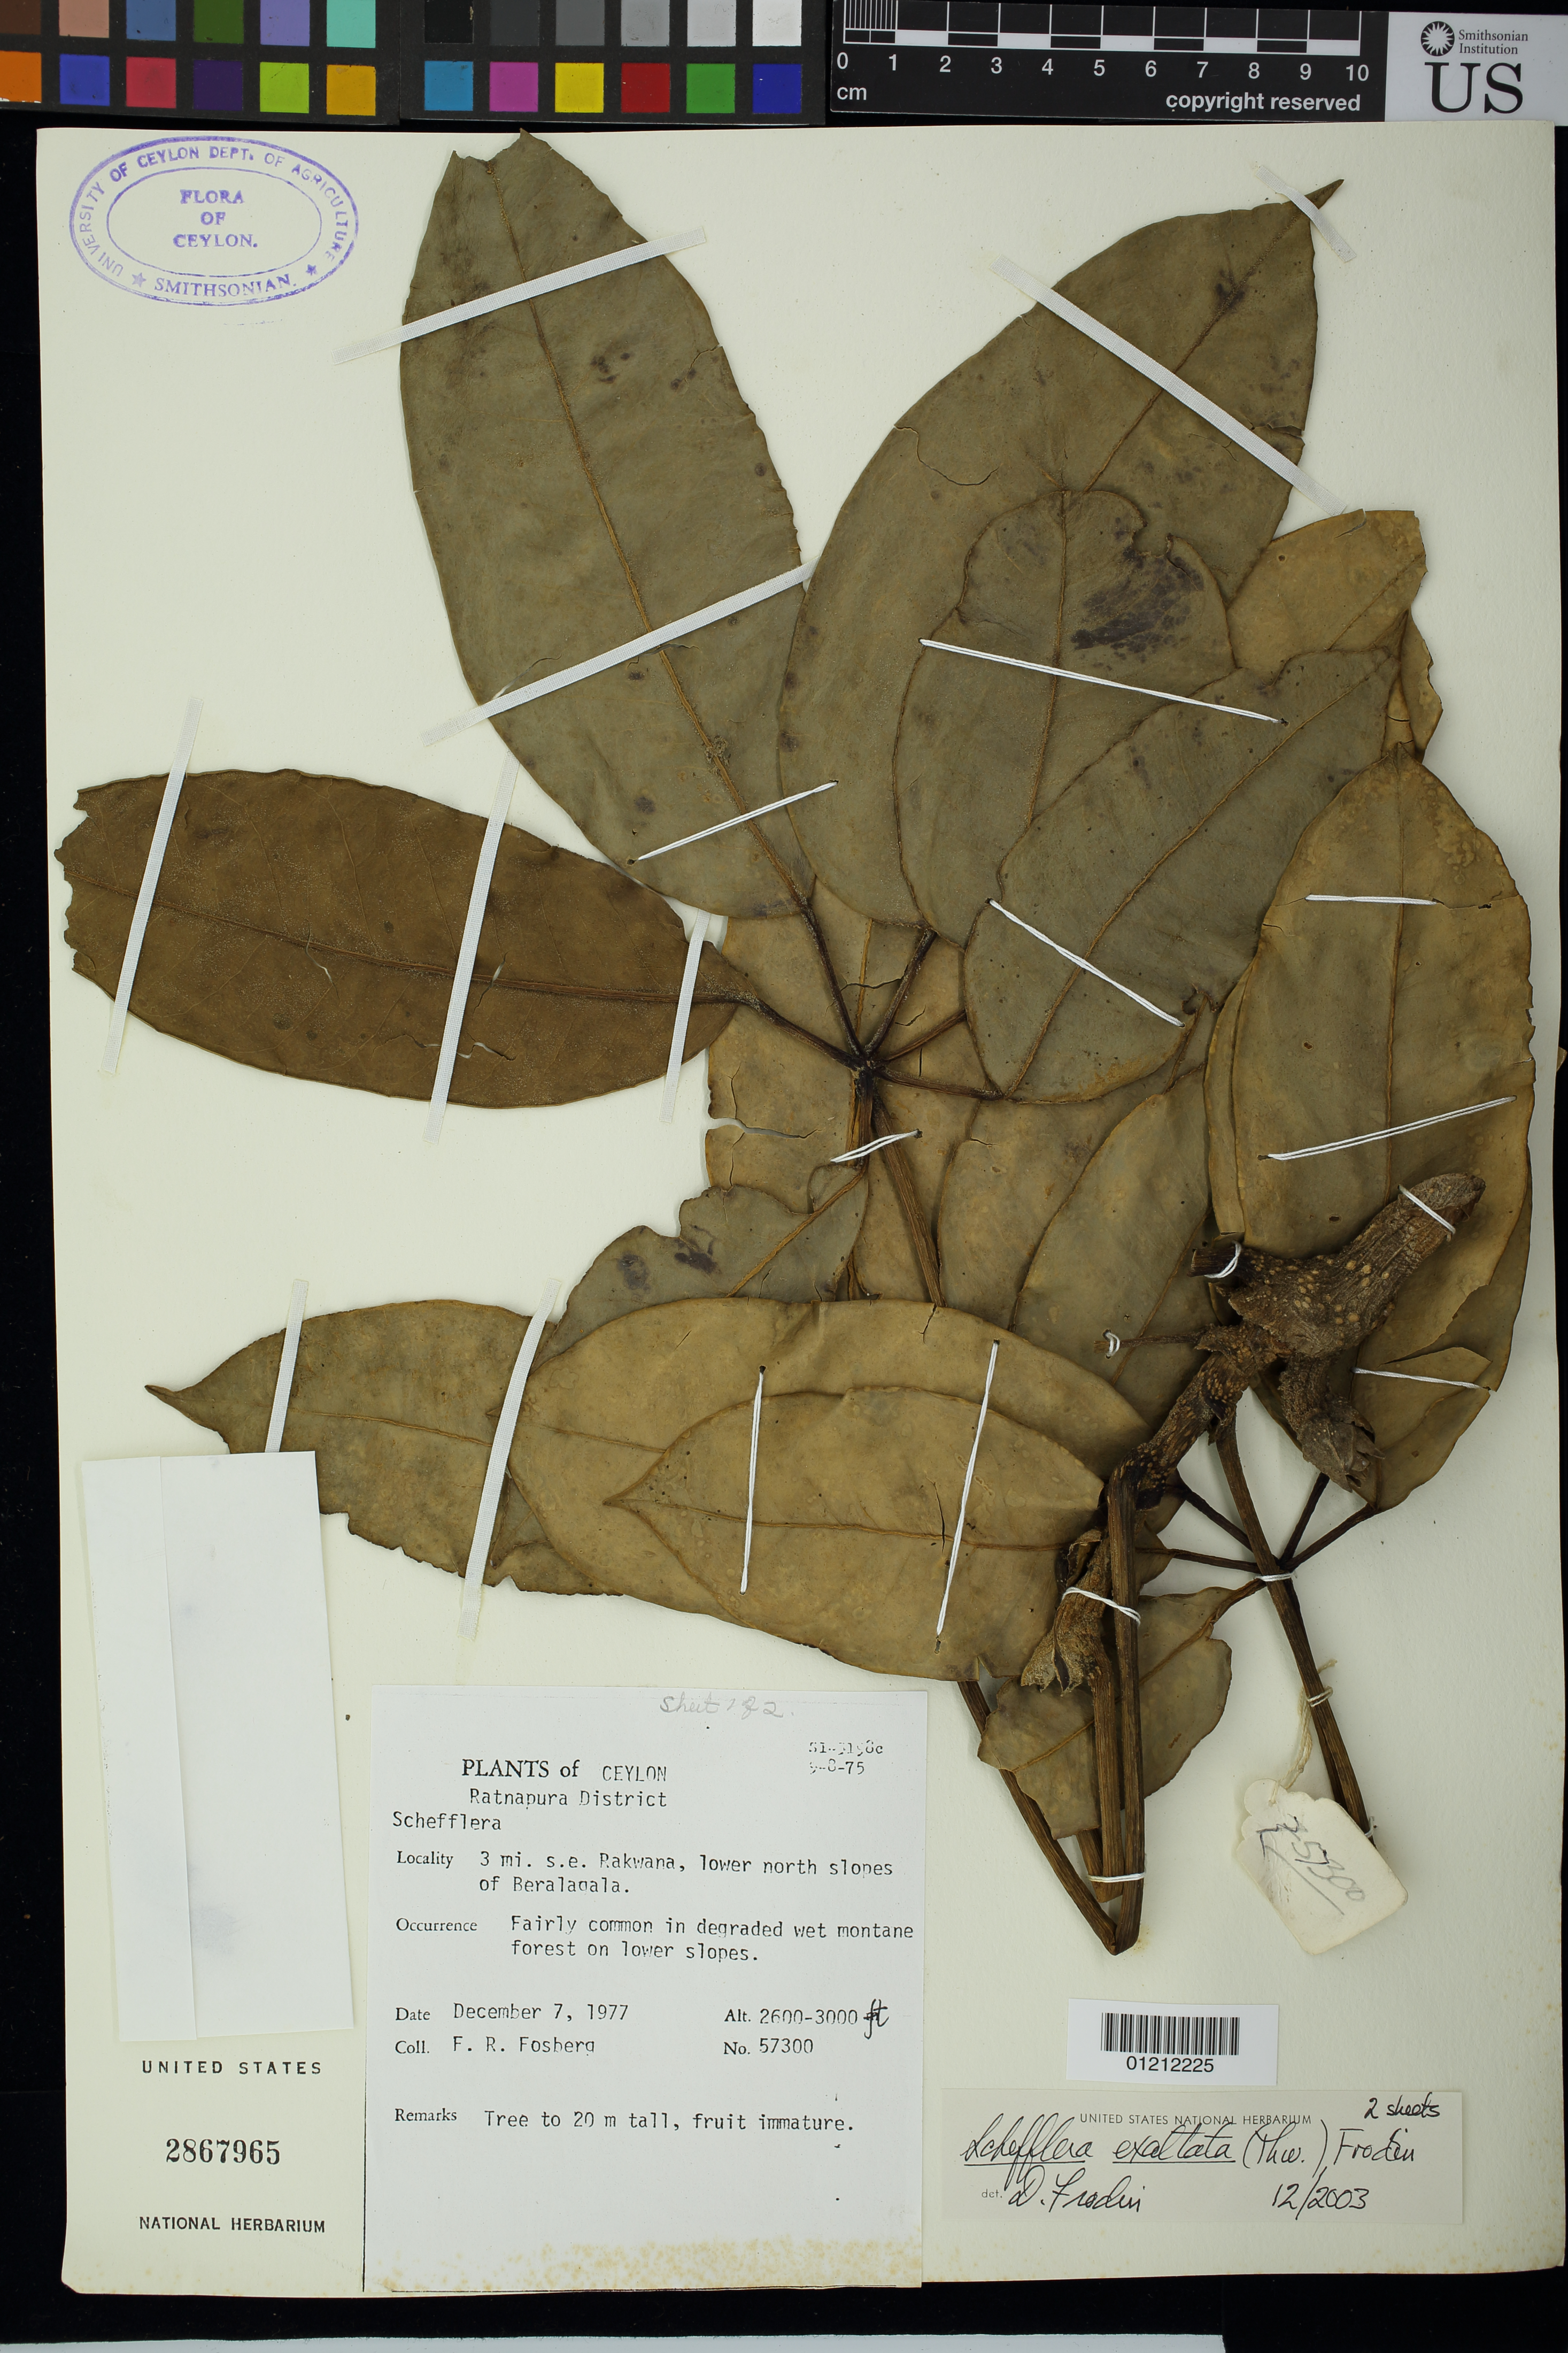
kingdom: Plantae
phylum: Tracheophyta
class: Magnoliopsida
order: Apiales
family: Araliaceae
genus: Schefflera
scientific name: Schefflera exaltata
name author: (Thwaites) Frodin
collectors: F. R. Fosberg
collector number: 57300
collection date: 1977-12-07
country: Sri Lanka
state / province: Sabaragamuwa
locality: Ratnapura District. 3 mile s.e. Rakwana, lower north slopes or Beralaoala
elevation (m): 792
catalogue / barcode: US 2867965